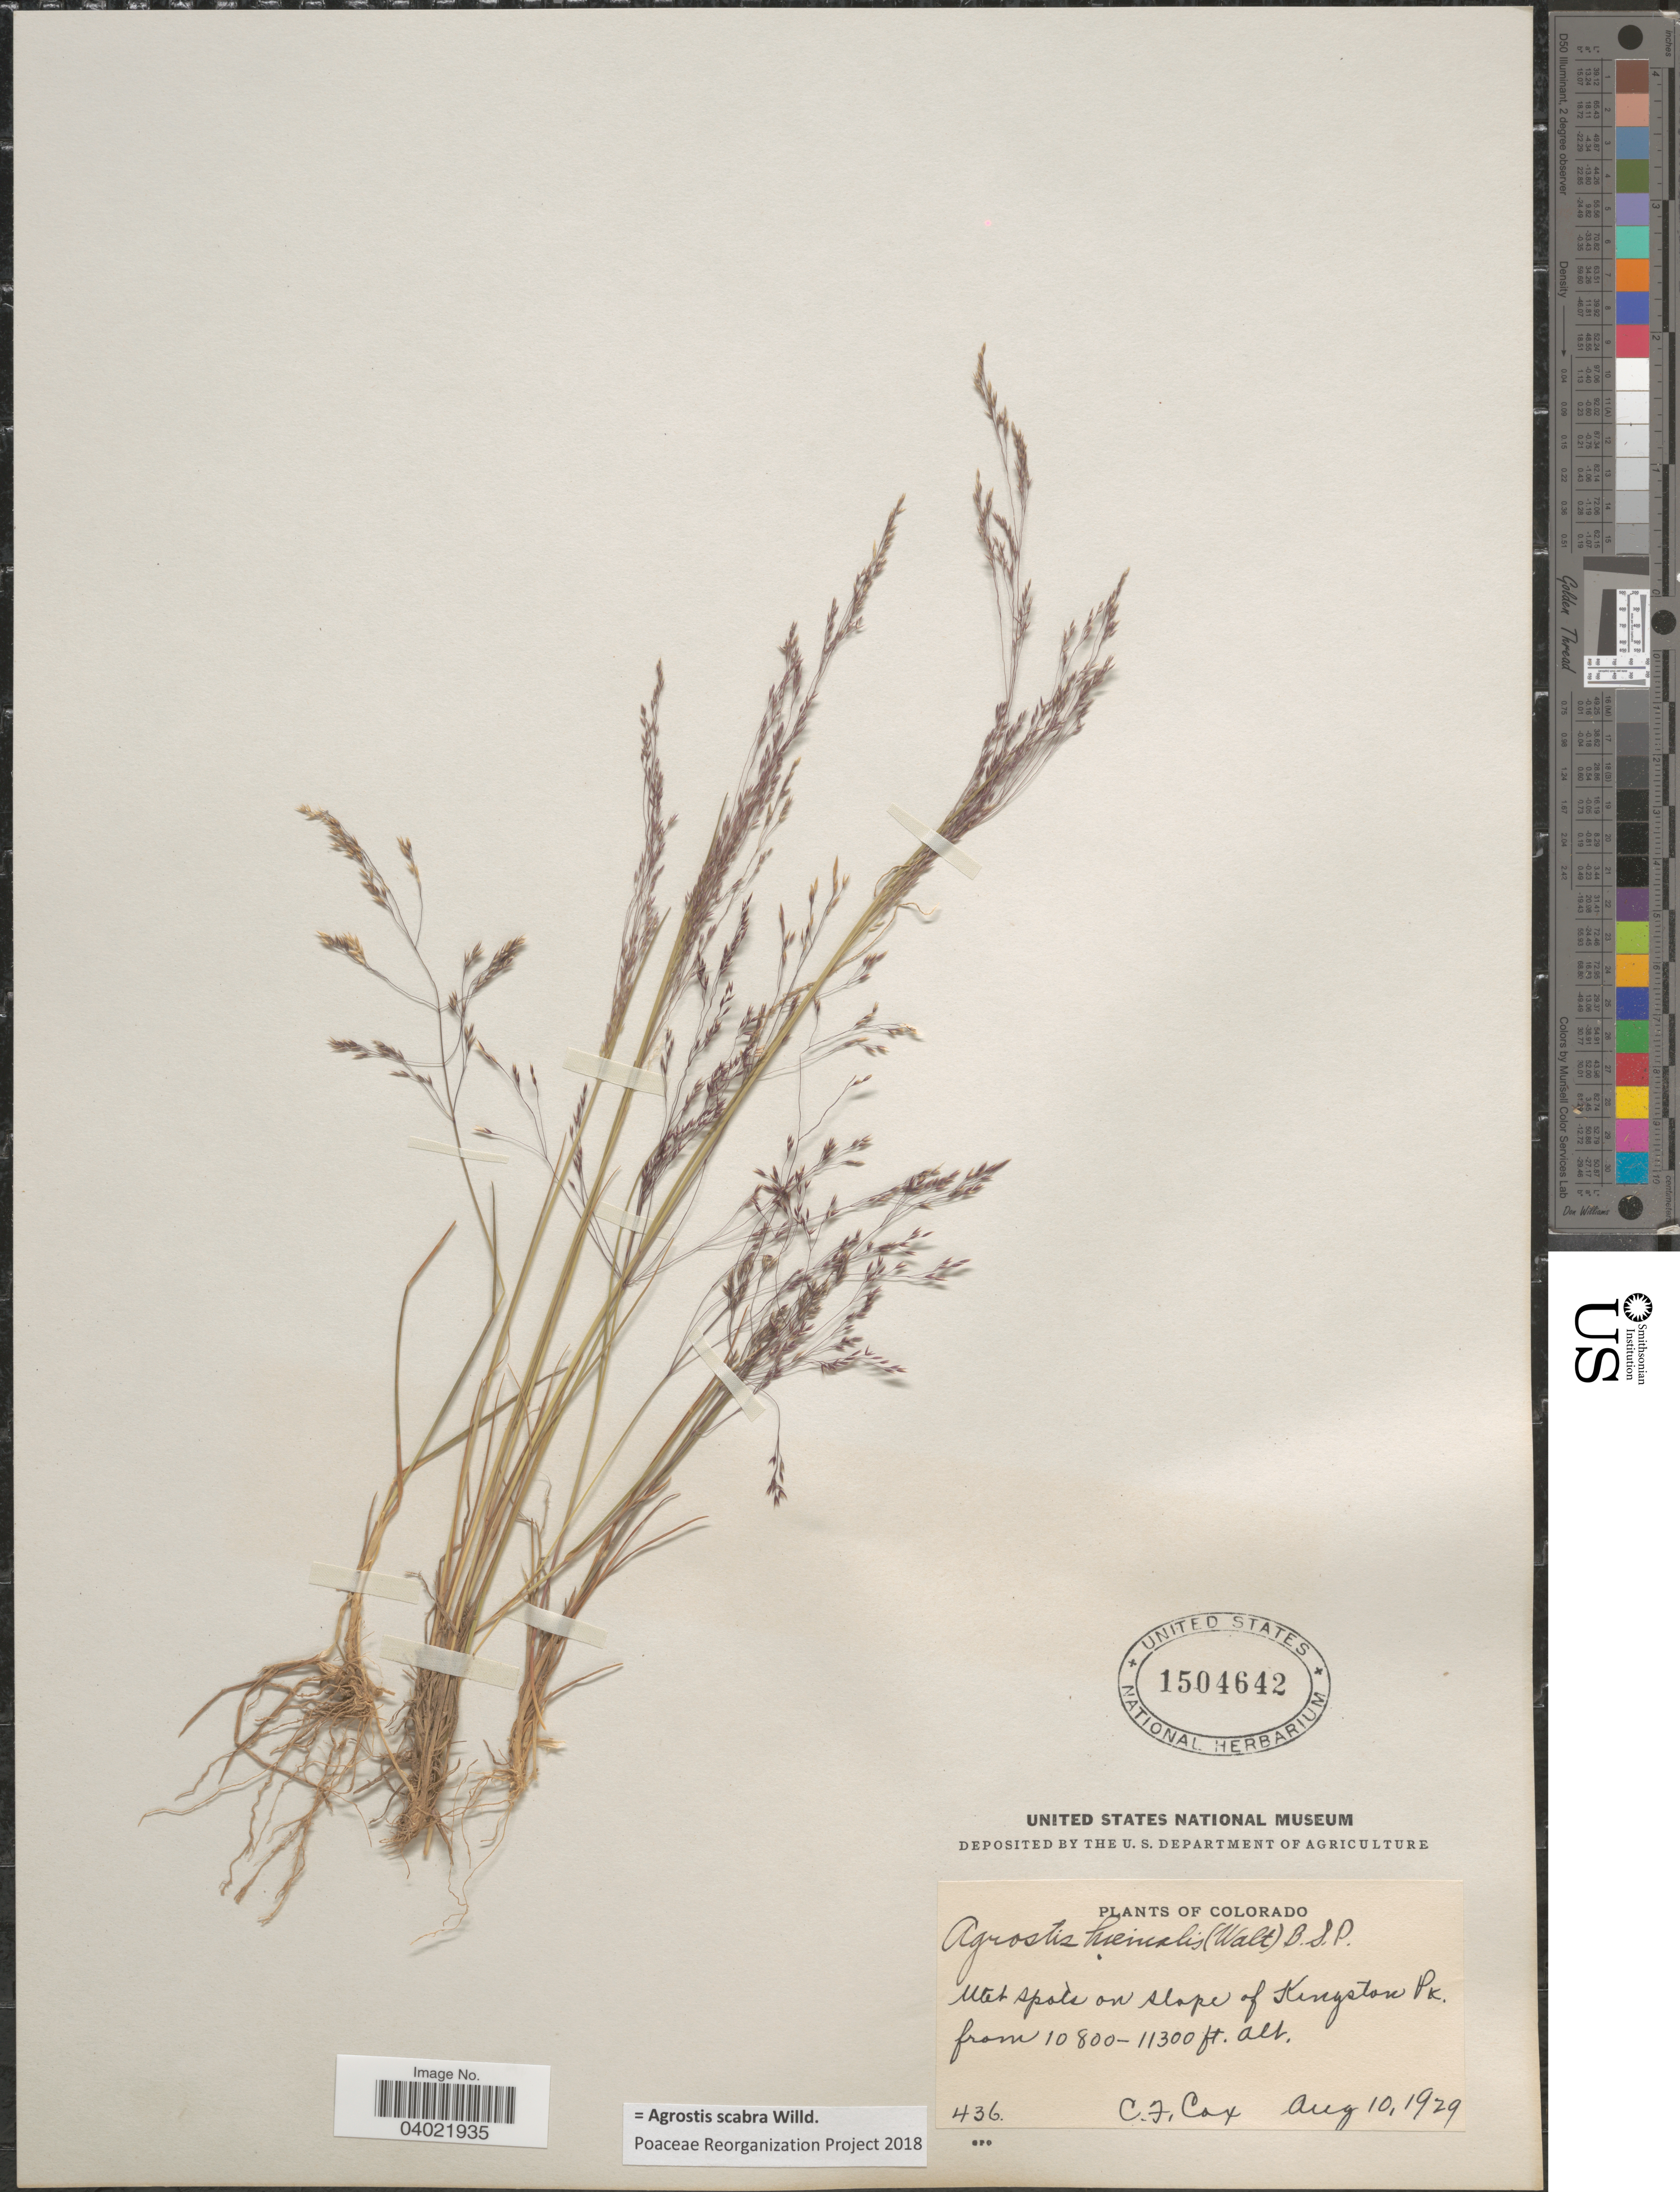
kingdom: Plantae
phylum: Tracheophyta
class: Liliopsida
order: Poales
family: Poaceae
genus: Agrostis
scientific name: Agrostis scabra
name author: Willd.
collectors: C. Cox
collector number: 436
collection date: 1929-08-10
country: United States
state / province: Colorado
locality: On slope of Kingston Pk.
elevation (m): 3292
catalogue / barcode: US 1504642